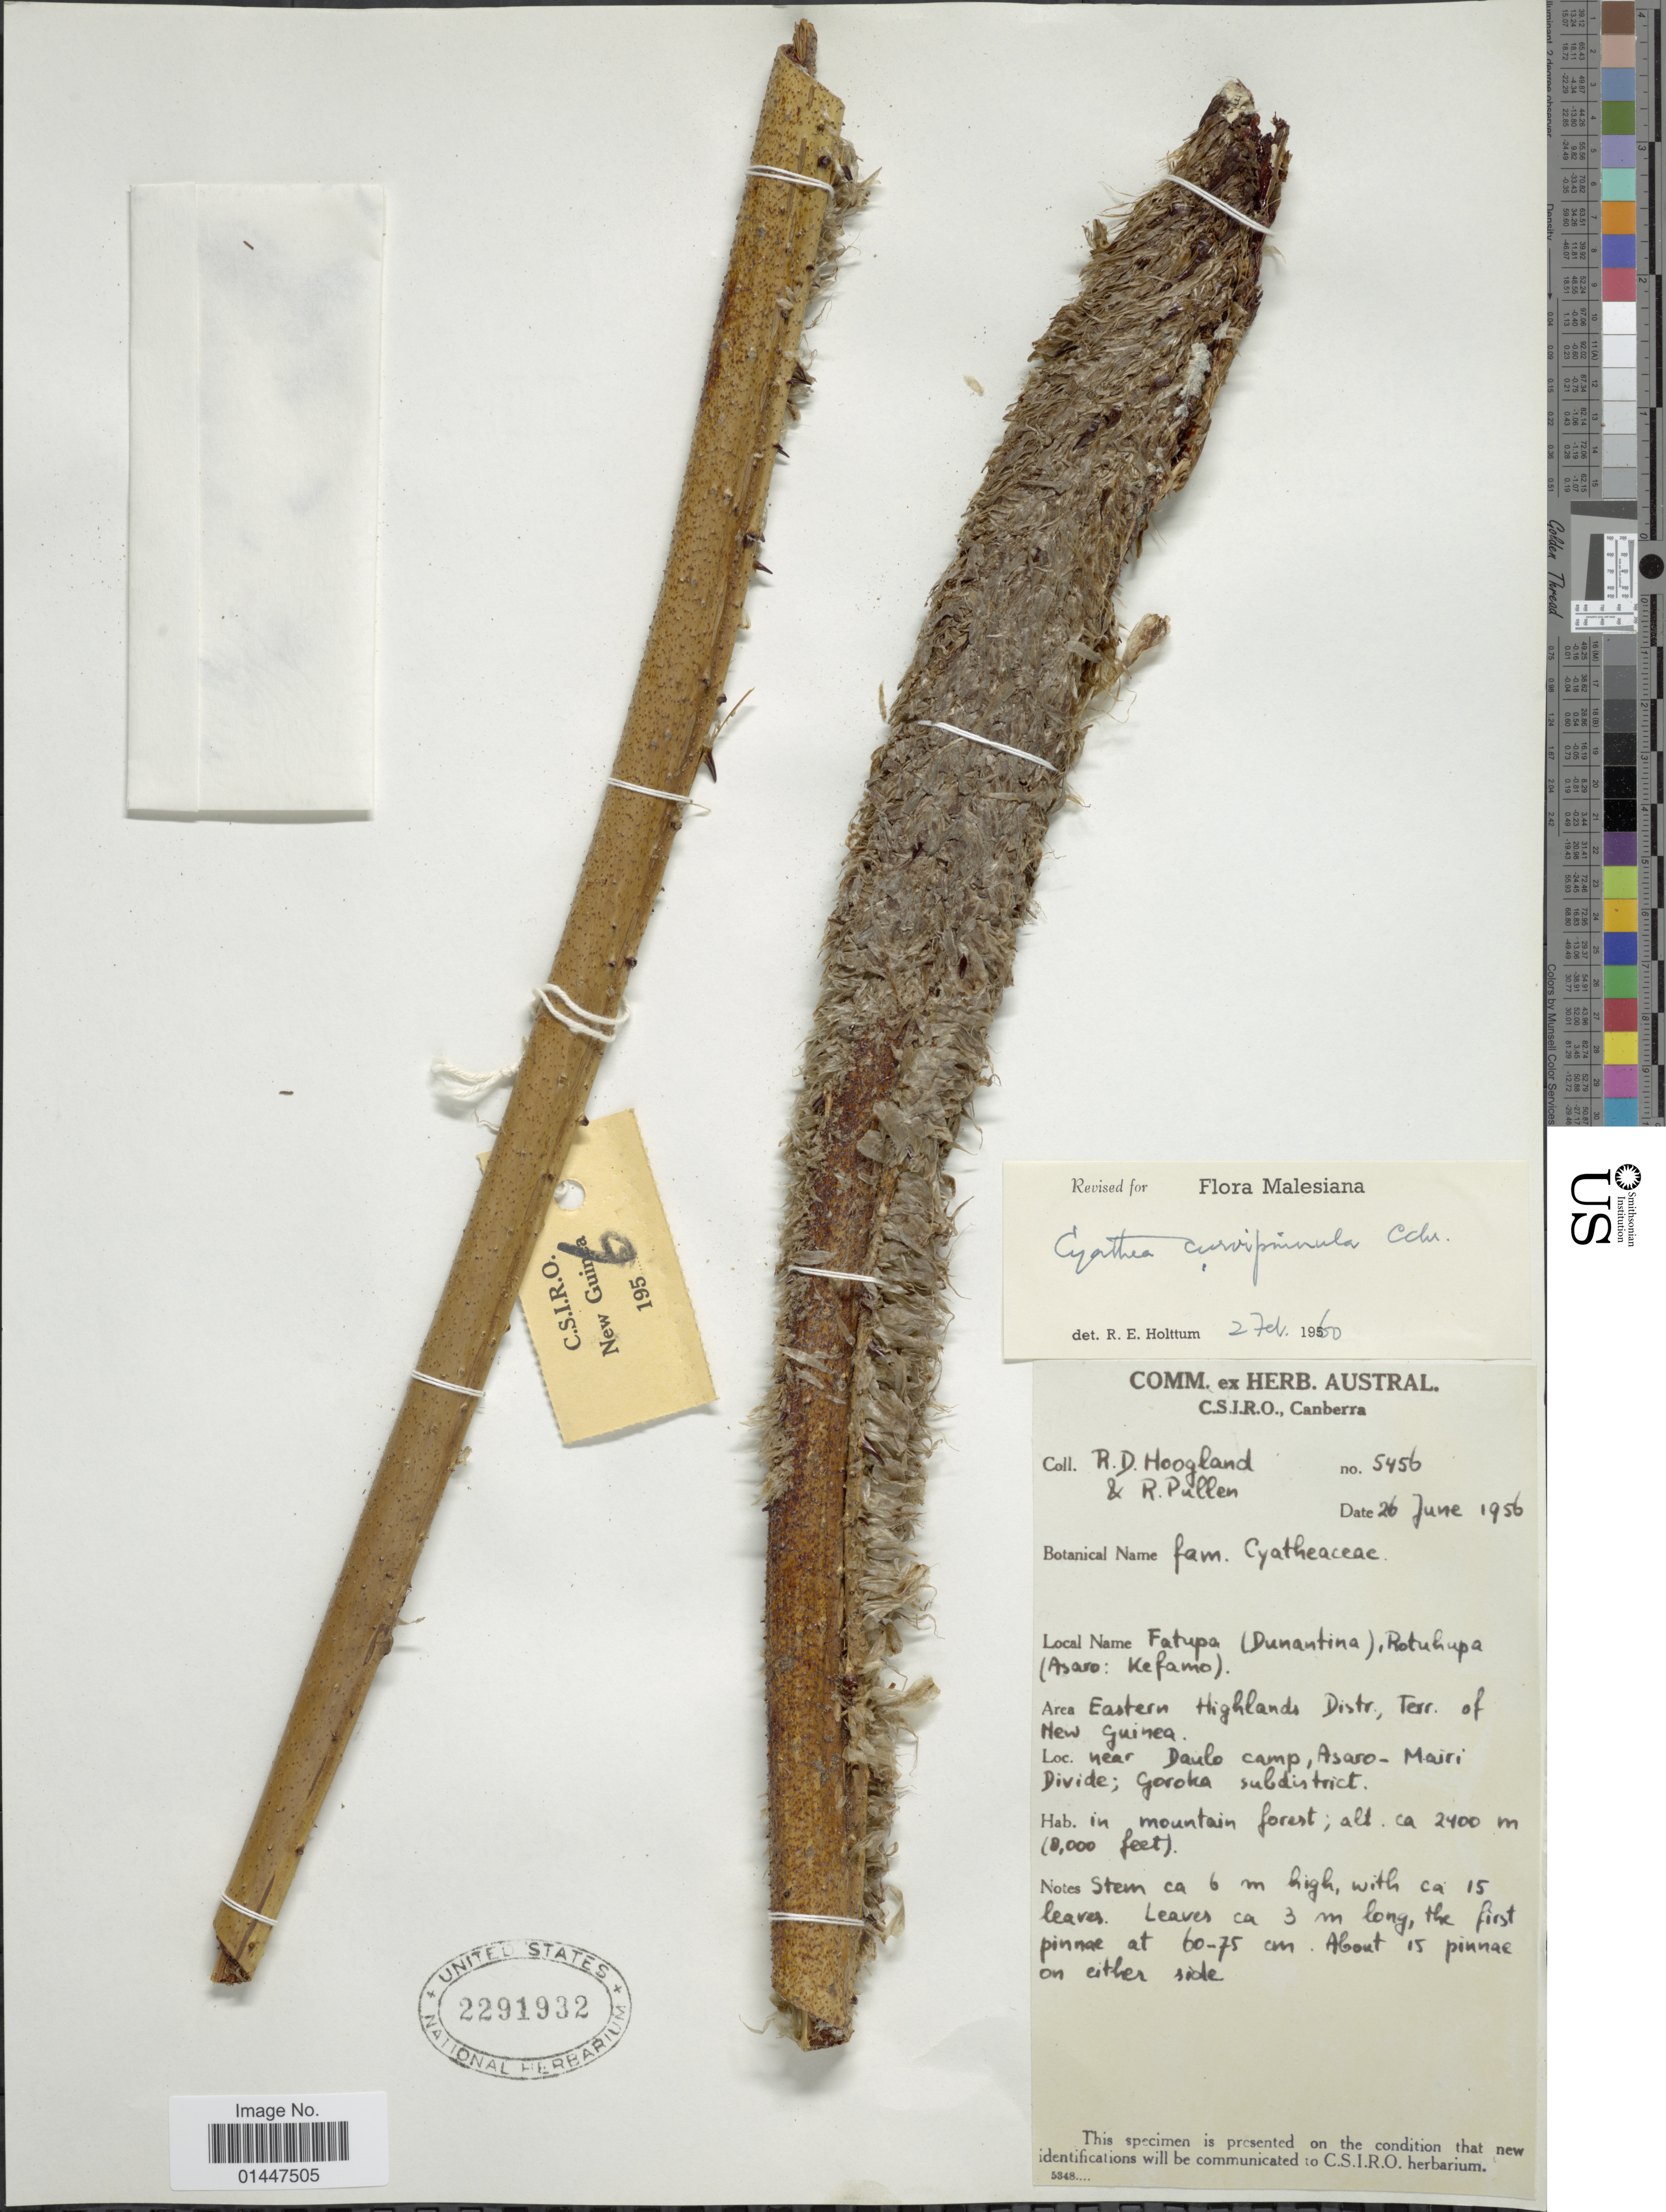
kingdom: Plantae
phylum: Tracheophyta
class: Polypodiopsida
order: Cyatheales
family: Cyatheaceae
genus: Sphaeropteris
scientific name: Sphaeropteris aeneifolia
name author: (Alderw.) R.M. Tryon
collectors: R. D. Hoogland & R. Pullen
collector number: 5456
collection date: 1956-06-26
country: Papua New Guinea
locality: Eastern Highlands Distr., Terr. of New Guinea. near Daulo Camp, Asaro-Mairi Divide; Goroka subdistrict. in mountain forest.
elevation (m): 2400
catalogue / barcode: US 2291932